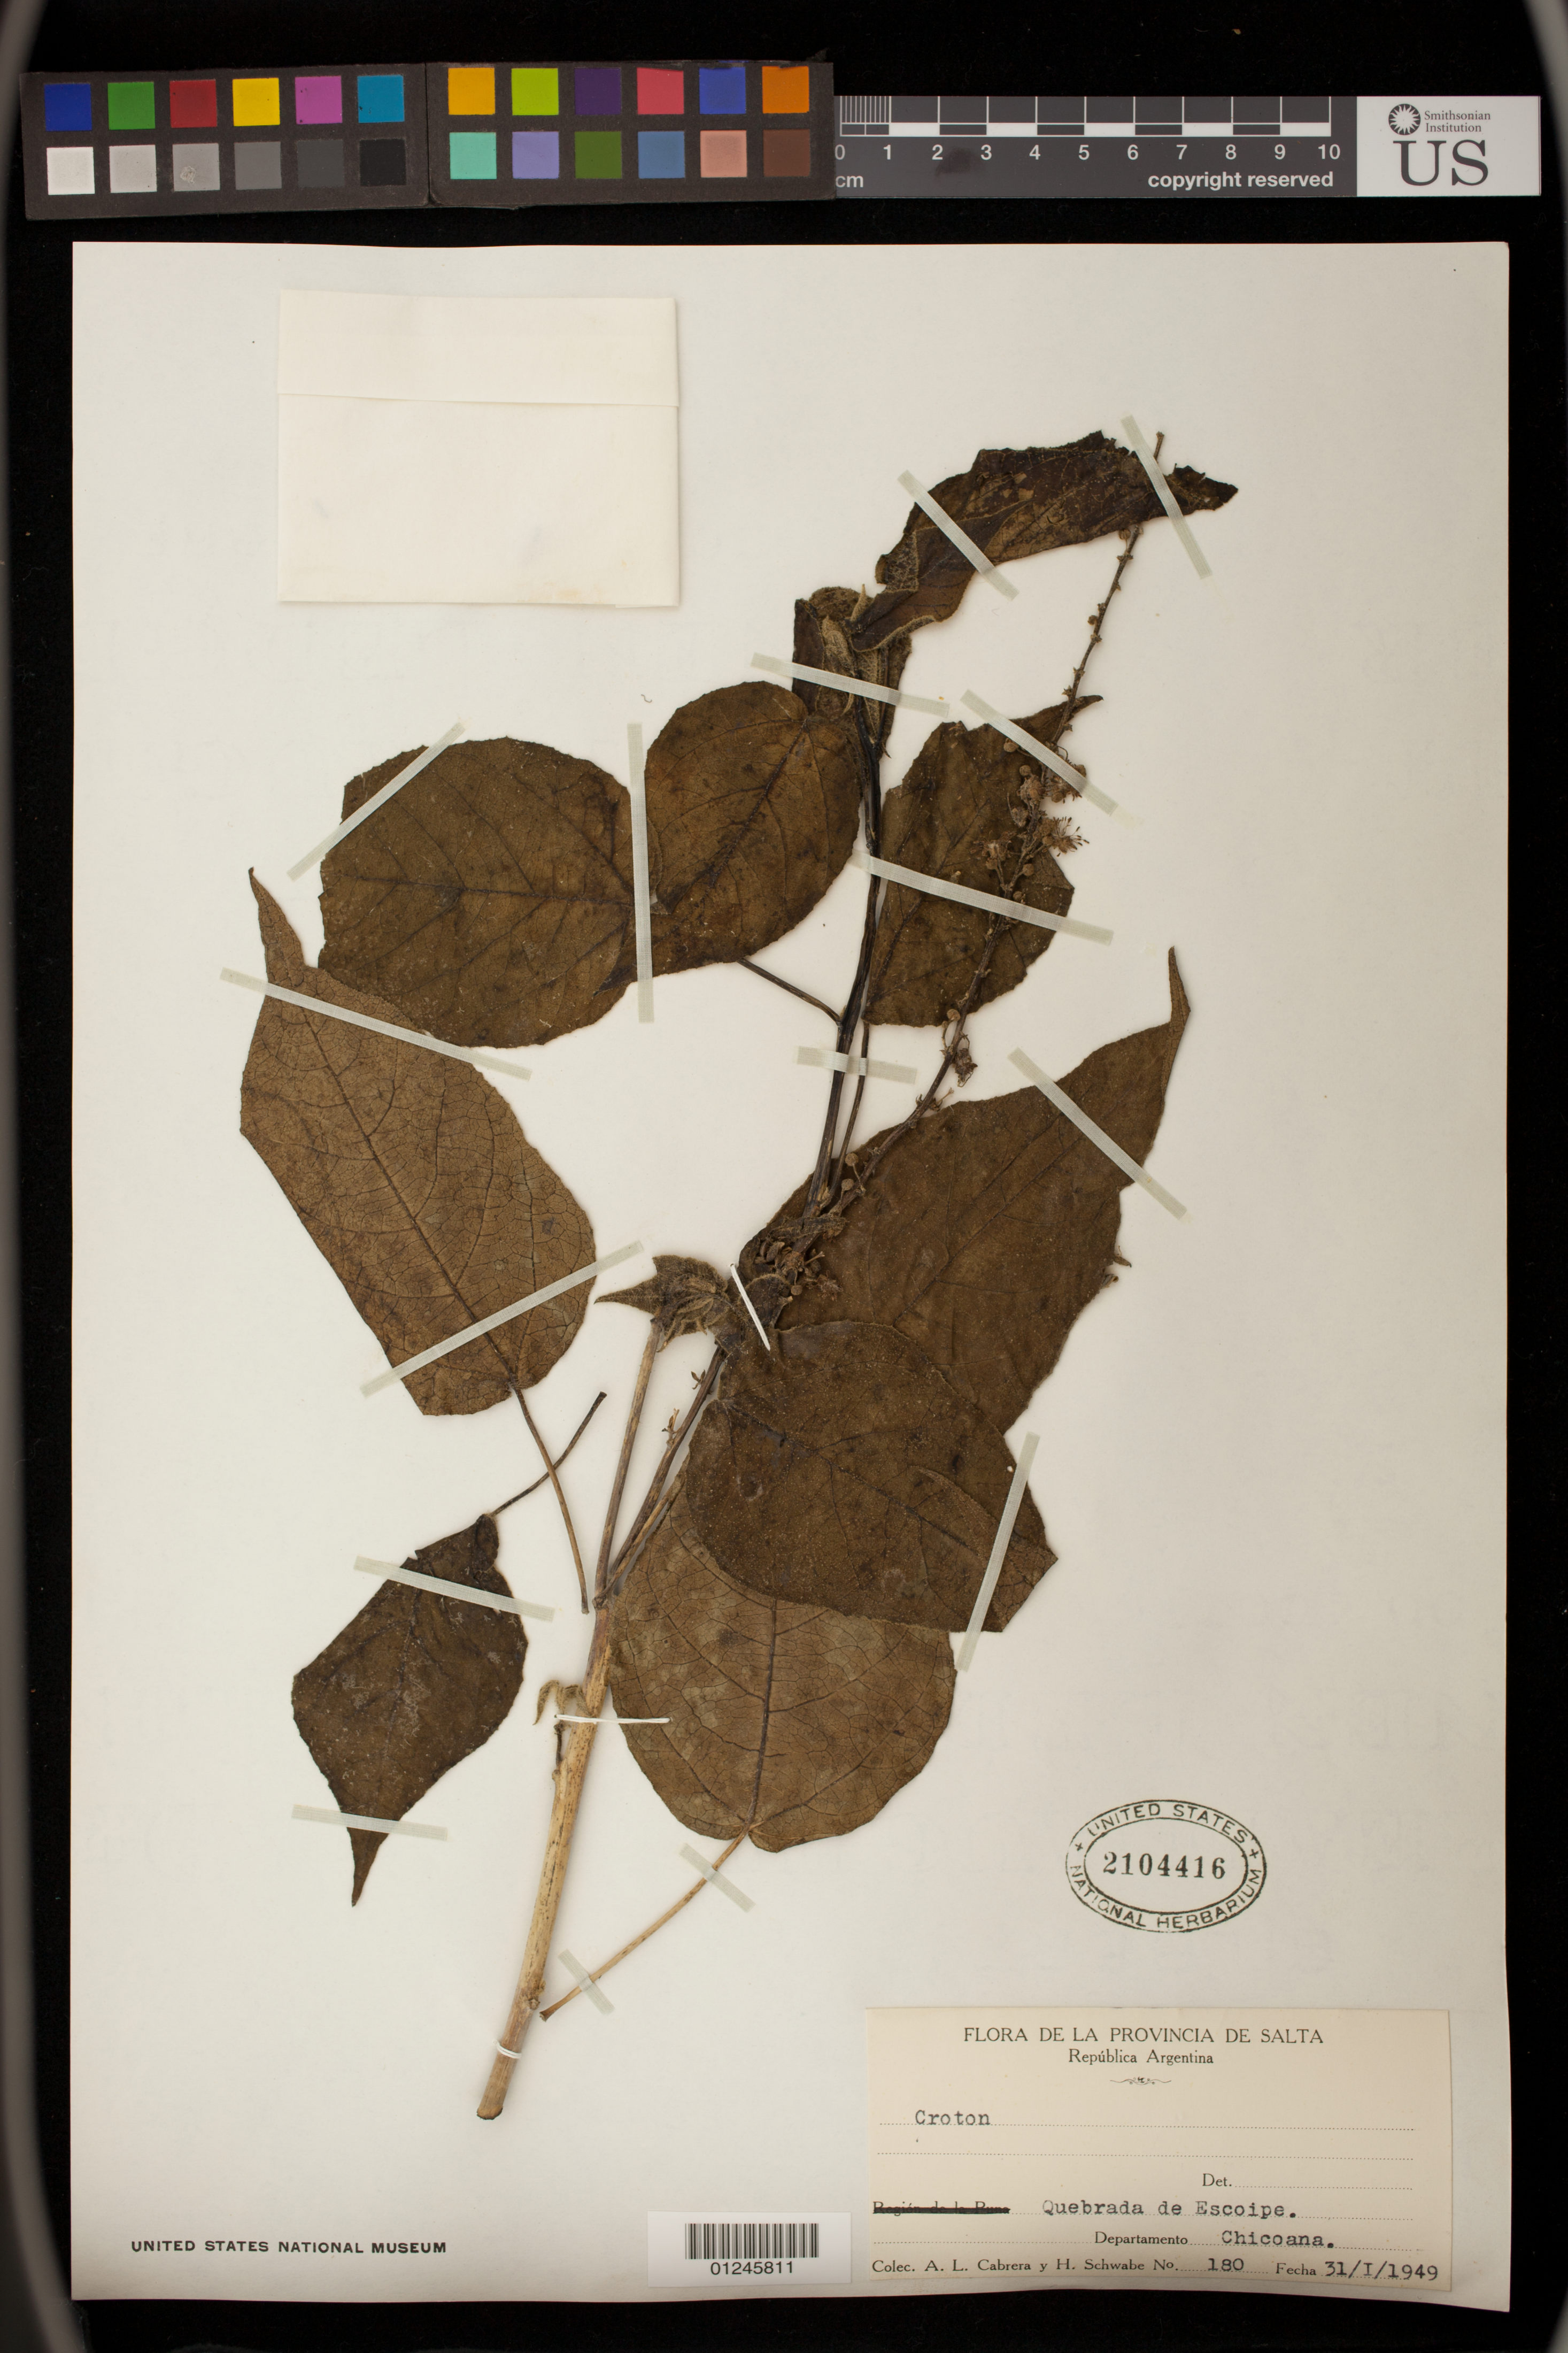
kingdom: Plantae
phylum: Tracheophyta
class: Magnoliopsida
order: Malpighiales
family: Euphorbiaceae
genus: Croton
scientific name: Croton saltensis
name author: Griseb.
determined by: Berry, Paul E.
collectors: A. L. Cabrera & H. Schwabe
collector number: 180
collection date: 1949-01-31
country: Argentina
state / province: Salta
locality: Quebrada de Escoipe.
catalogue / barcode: US 2104416